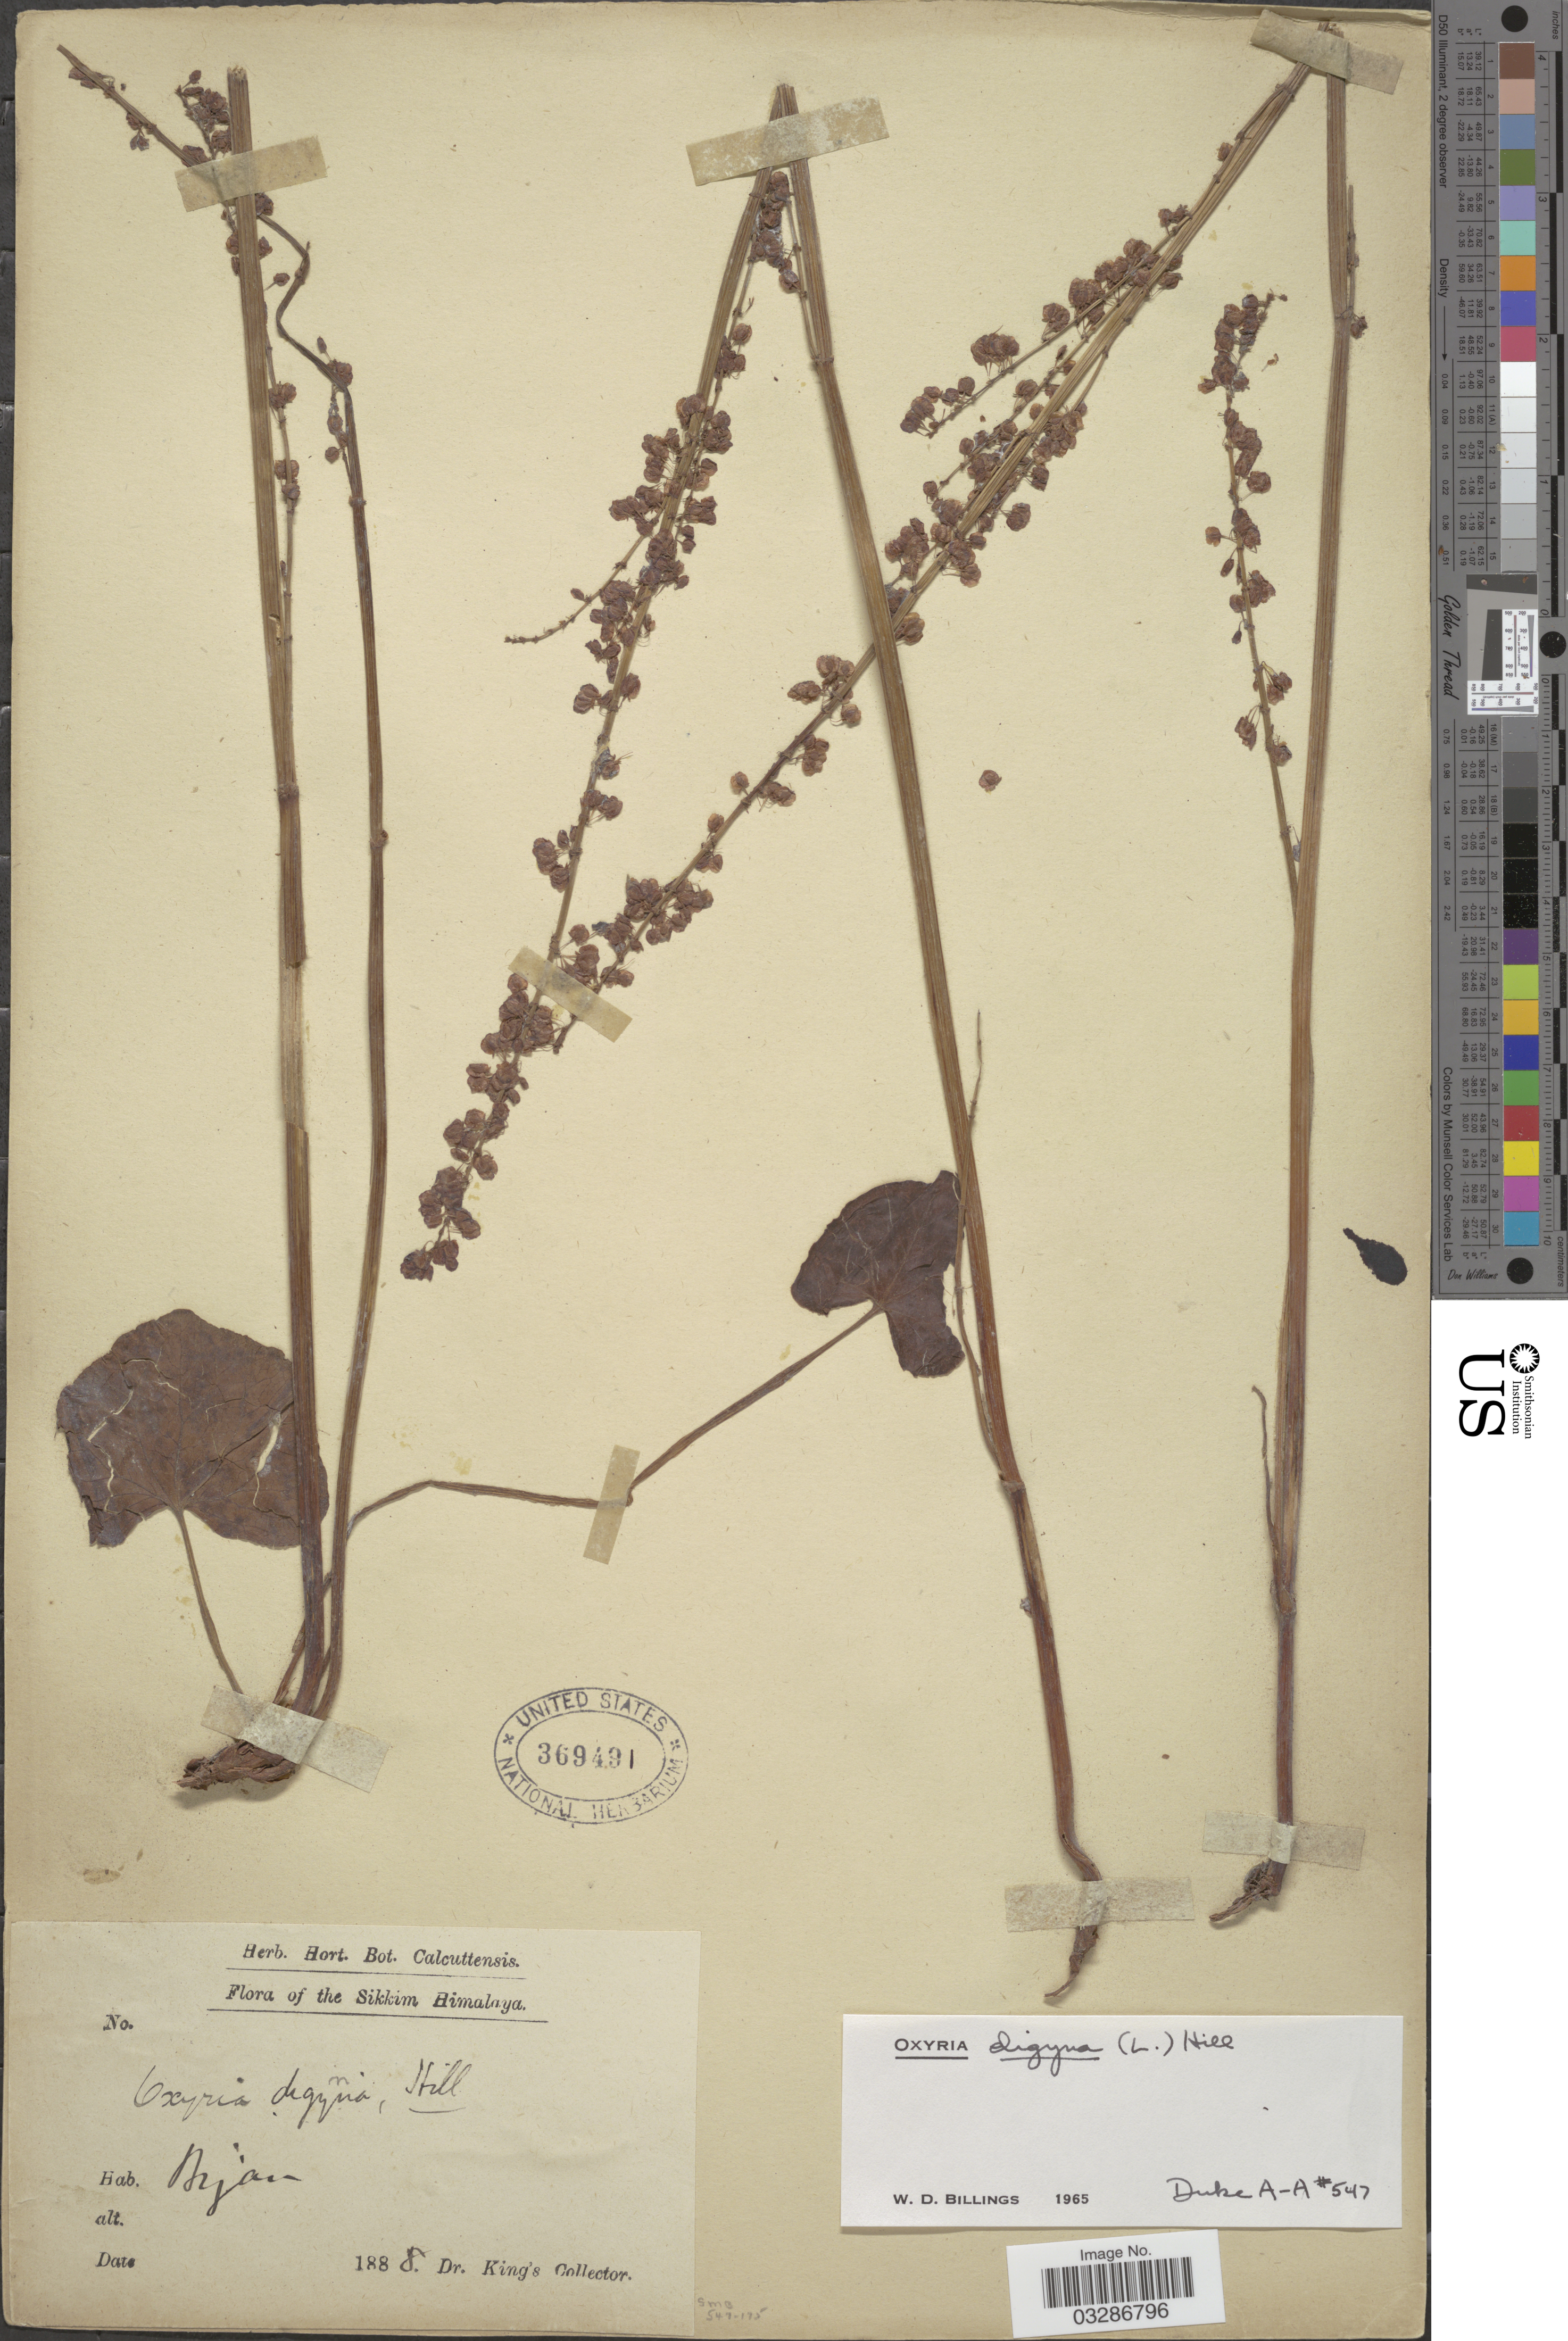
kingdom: Plantae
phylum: Tracheophyta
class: Magnoliopsida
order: Caryophyllales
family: Polygonaceae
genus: Oxyria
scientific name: Oxyria digyna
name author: (L.) Hill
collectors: Dr. King's collector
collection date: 1888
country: India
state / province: Sikkim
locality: Sikkim Himalaya. Bijan.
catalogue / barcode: US 369491